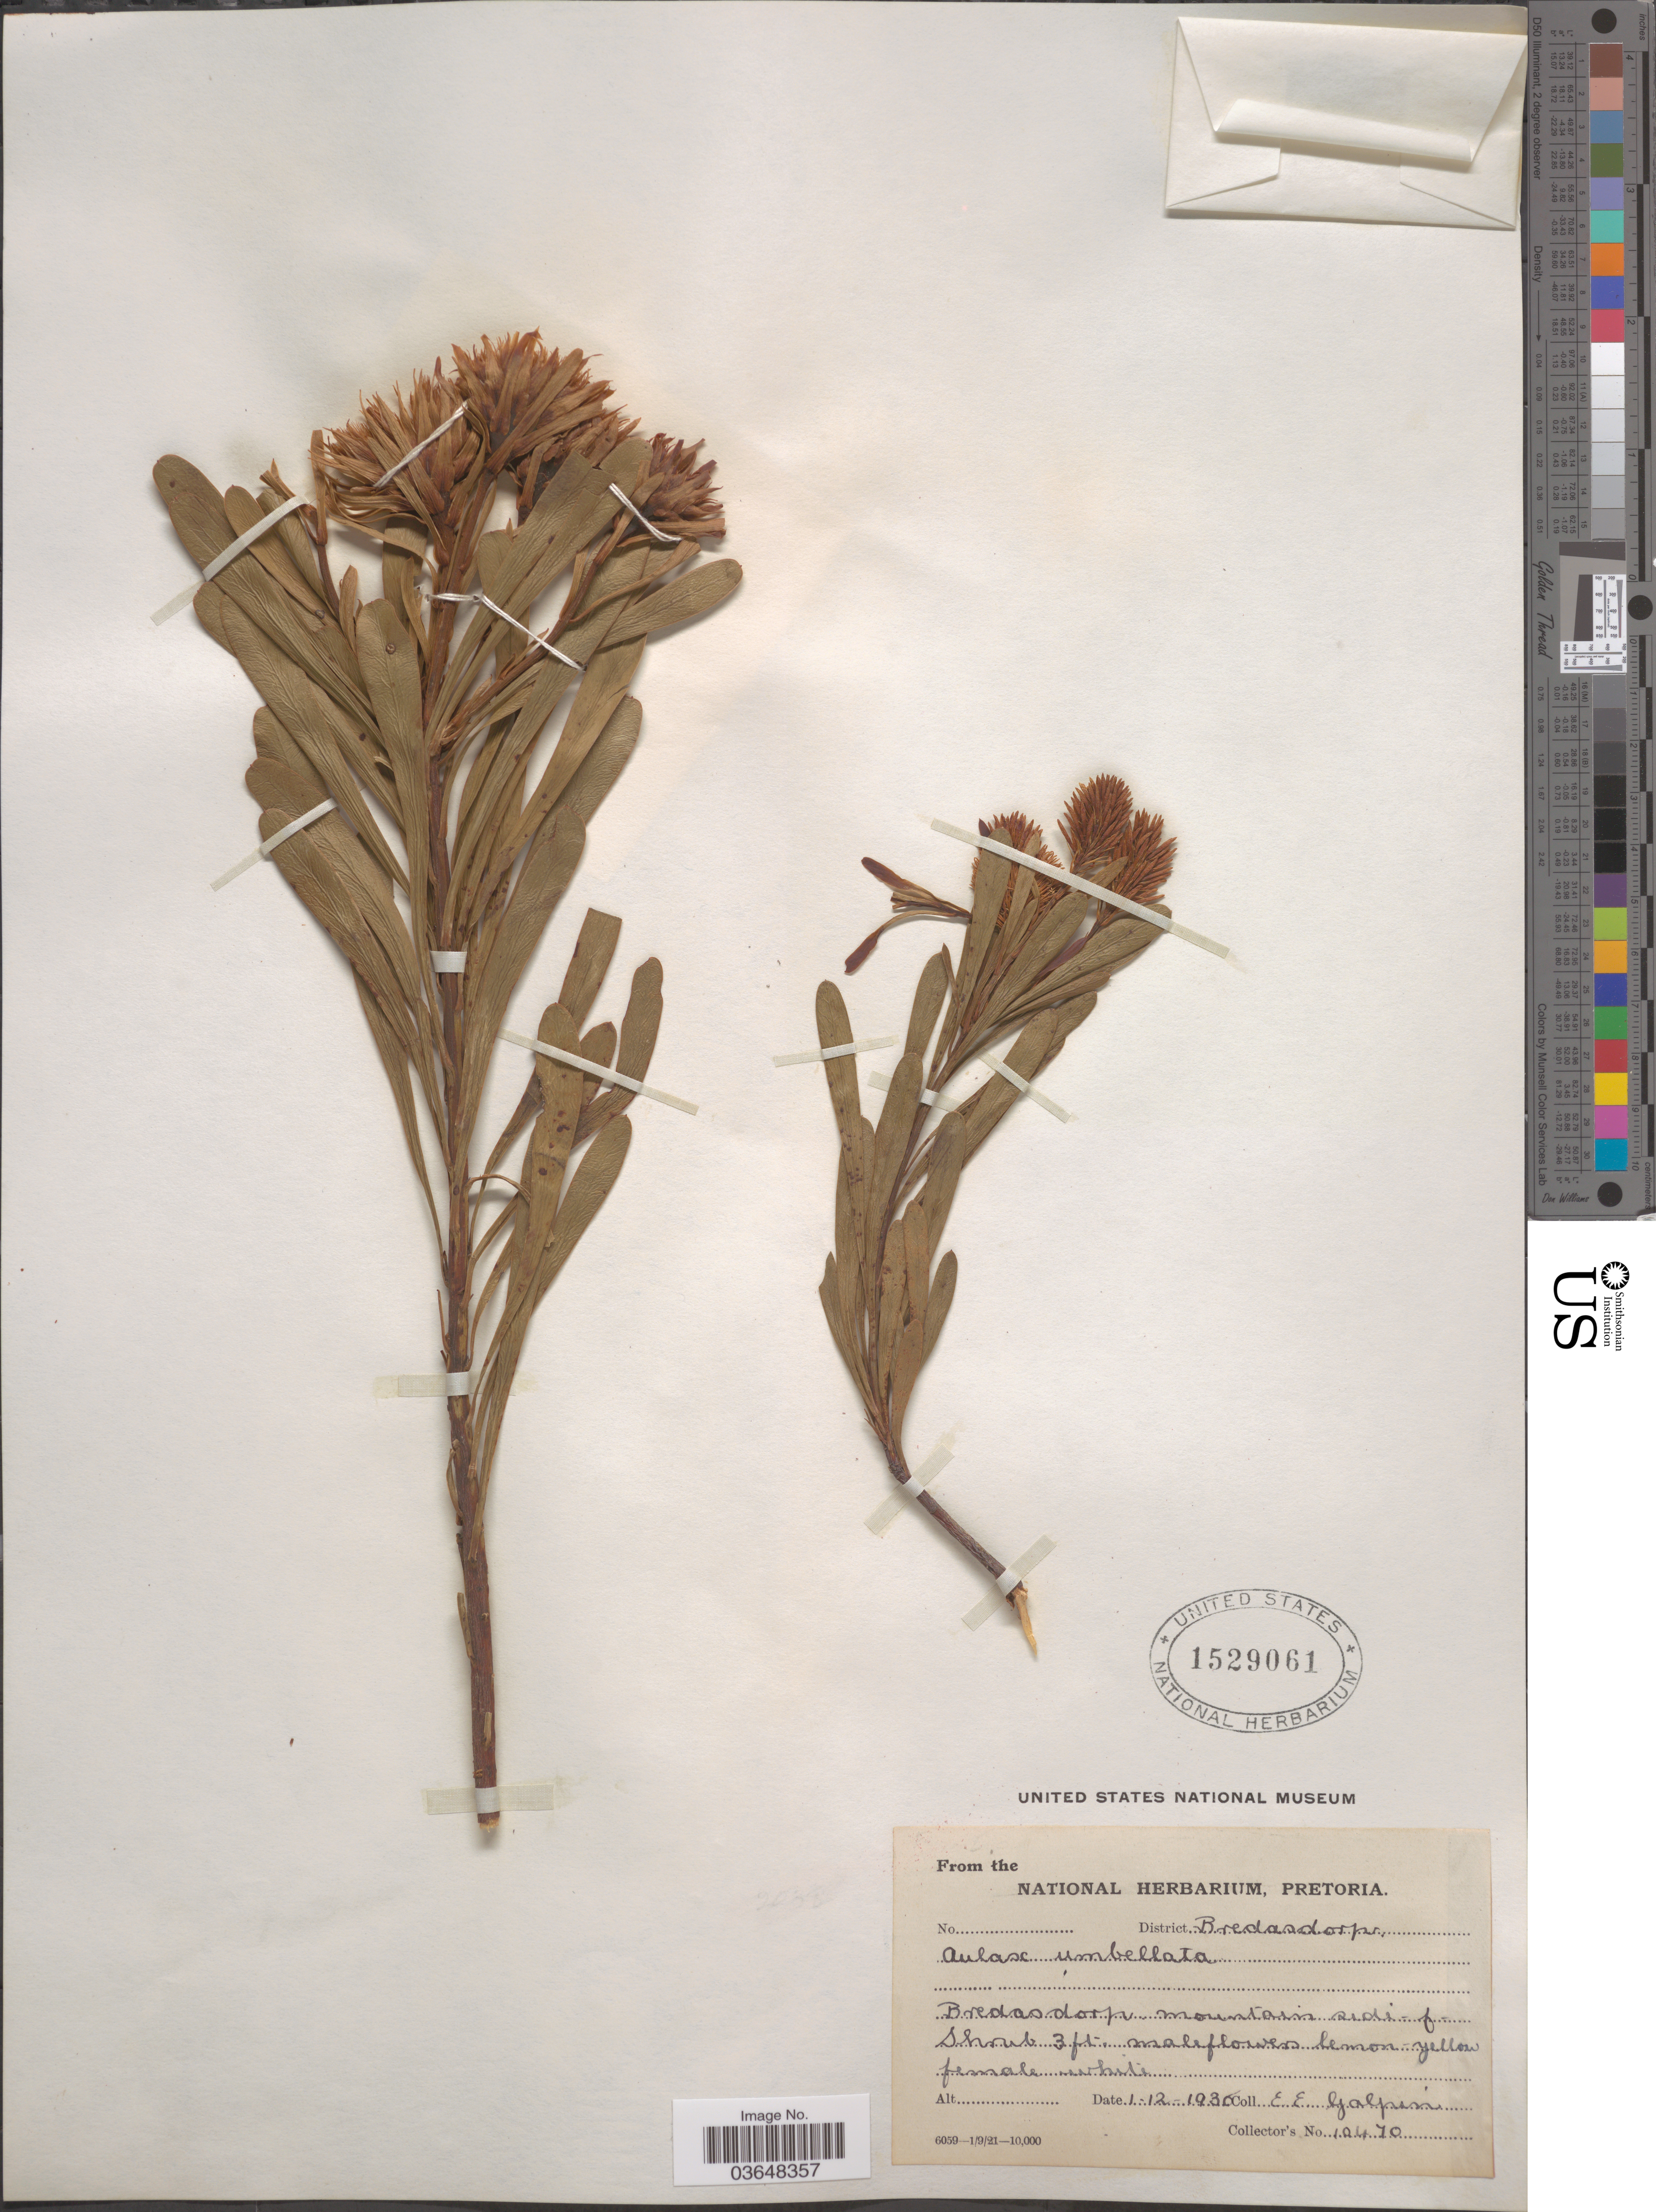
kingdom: Plantae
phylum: Tracheophyta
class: Magnoliopsida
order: Proteales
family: Proteaceae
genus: Aulax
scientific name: Aulax umbellata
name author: R. Br.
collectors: E. Galpin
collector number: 10470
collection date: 1930-12-01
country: South Africa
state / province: Western Cape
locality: District Bredasdorp. Bredasdorp, mountain side.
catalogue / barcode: US 1529061